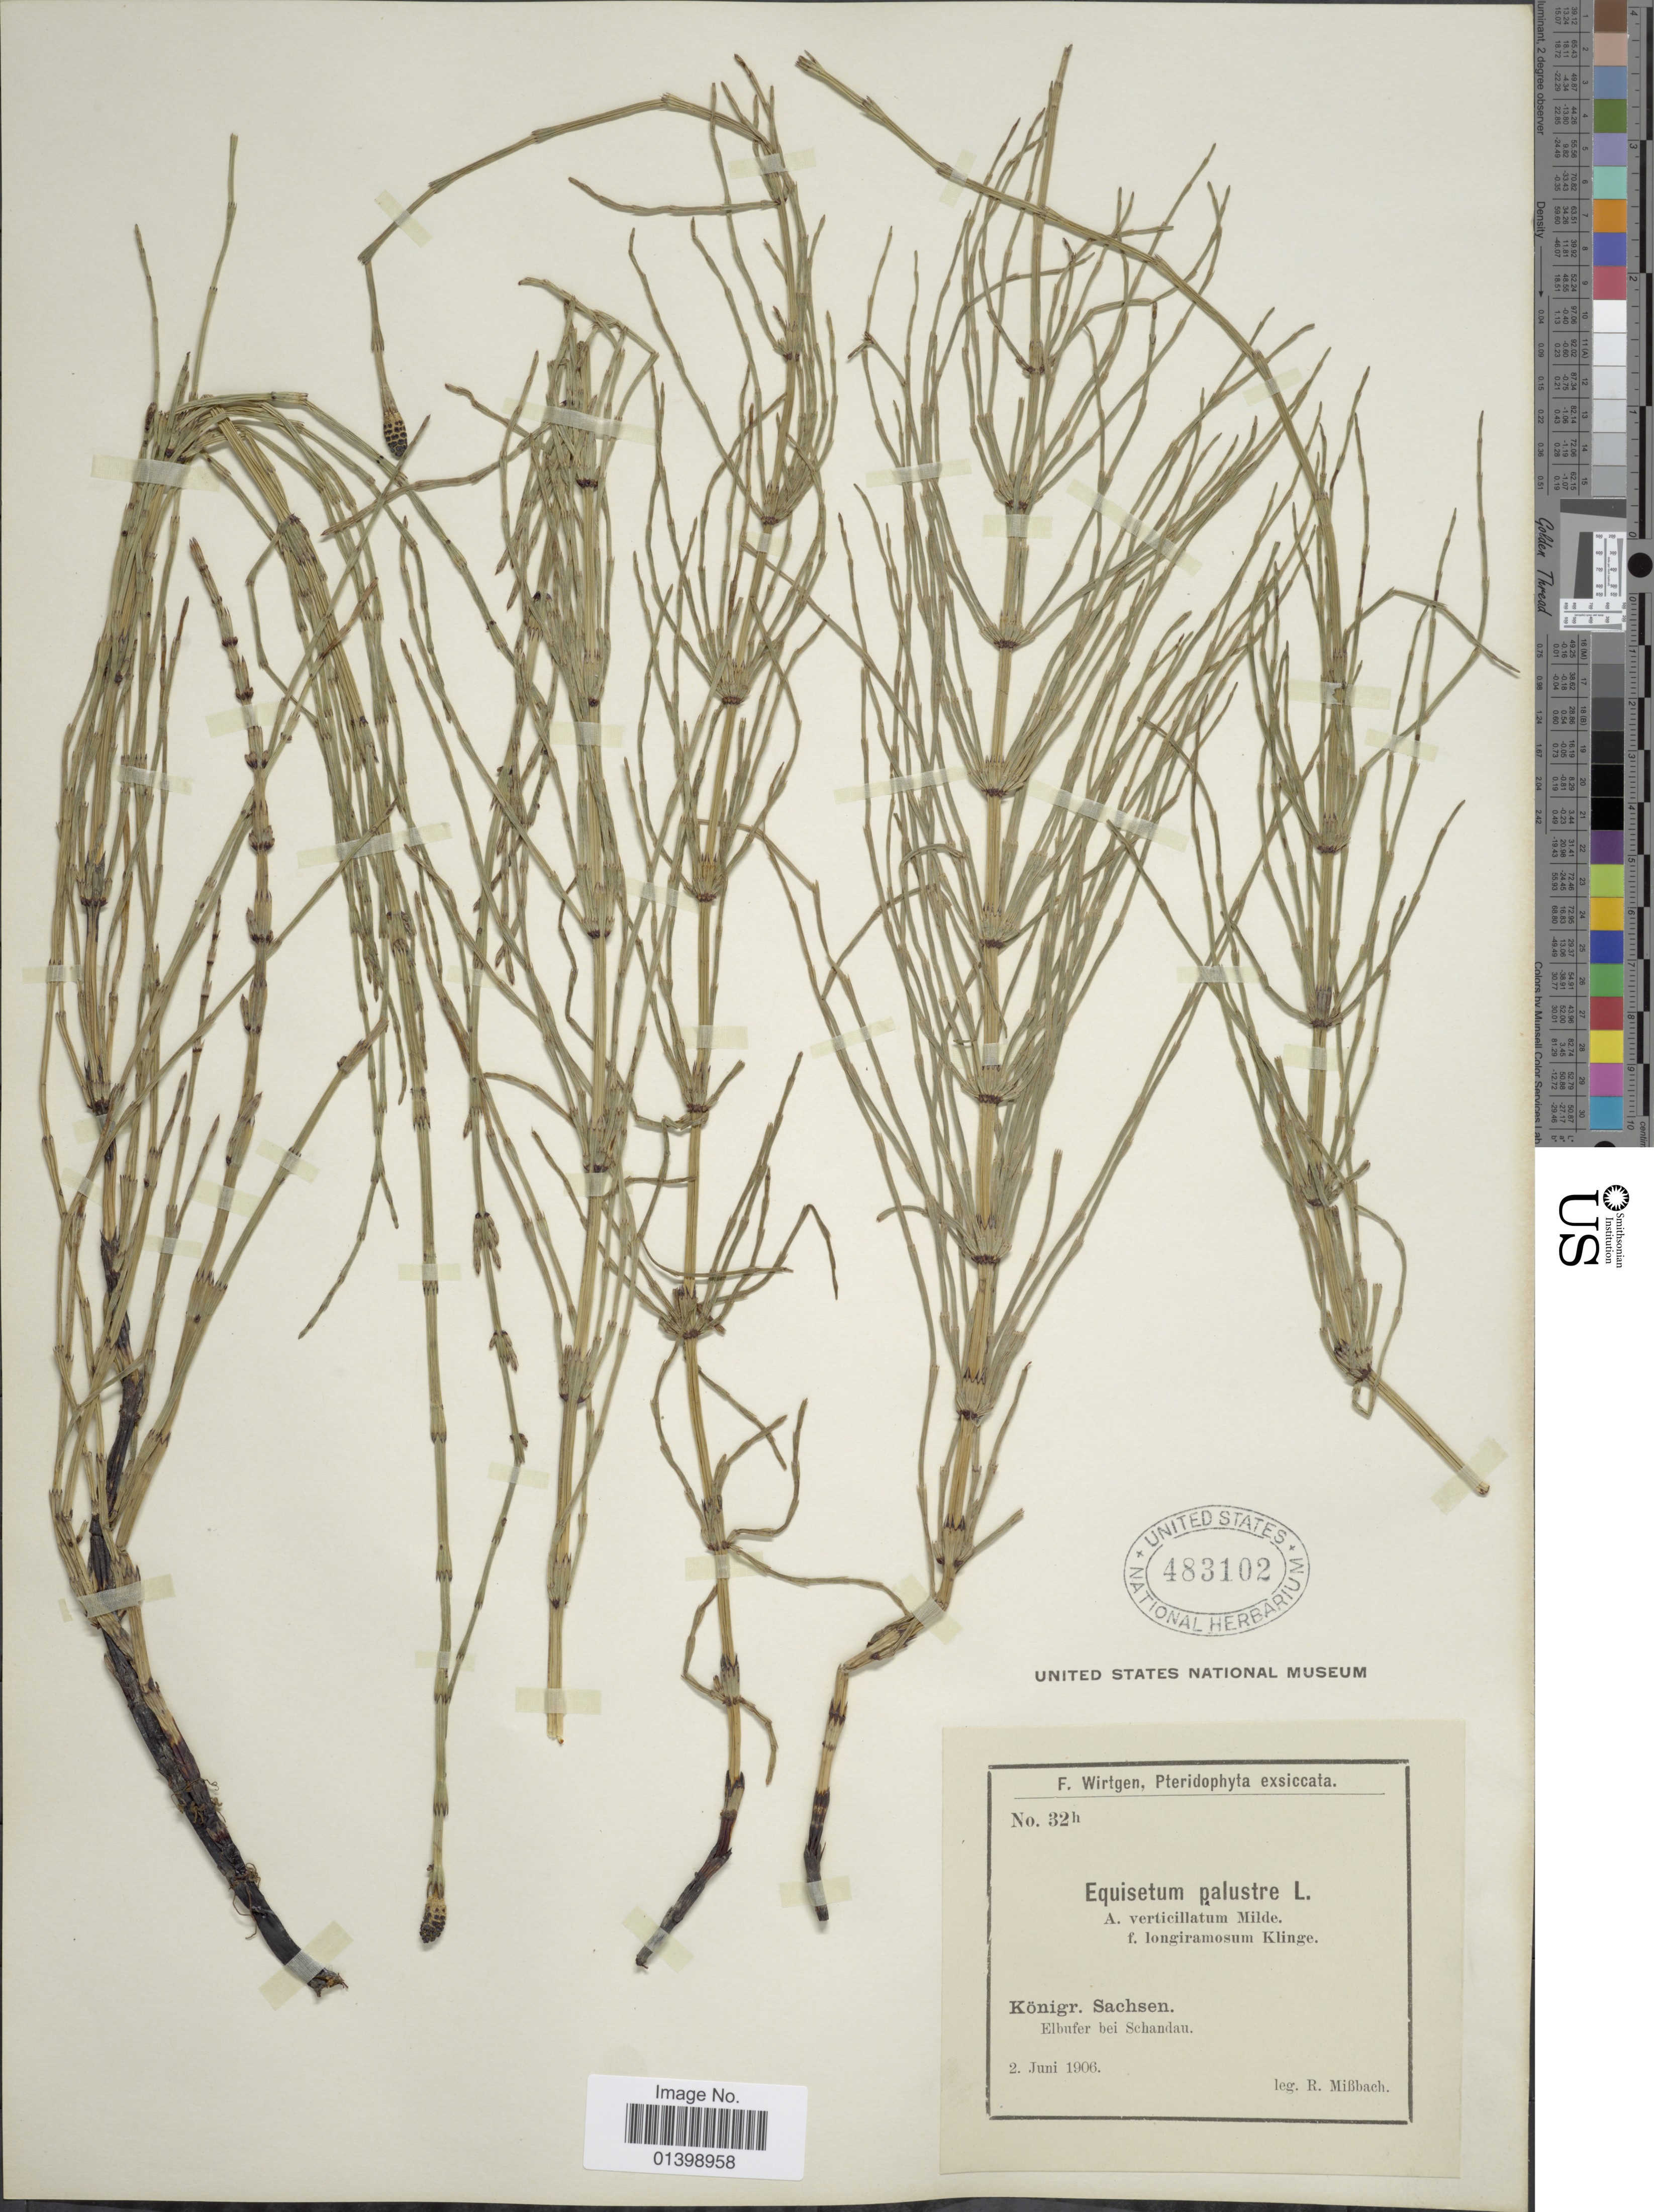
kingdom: Plantae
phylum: Tracheophyta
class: Polypodiopsida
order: Equisetales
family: Equisetaceae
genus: Equisetum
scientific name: Equisetum palustre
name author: L.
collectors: R. Missbach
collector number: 32h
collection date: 1906-06-02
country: Germany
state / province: Sachsen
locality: Königr. Sachsen. Elbufer bei Schandau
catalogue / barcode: US 483102